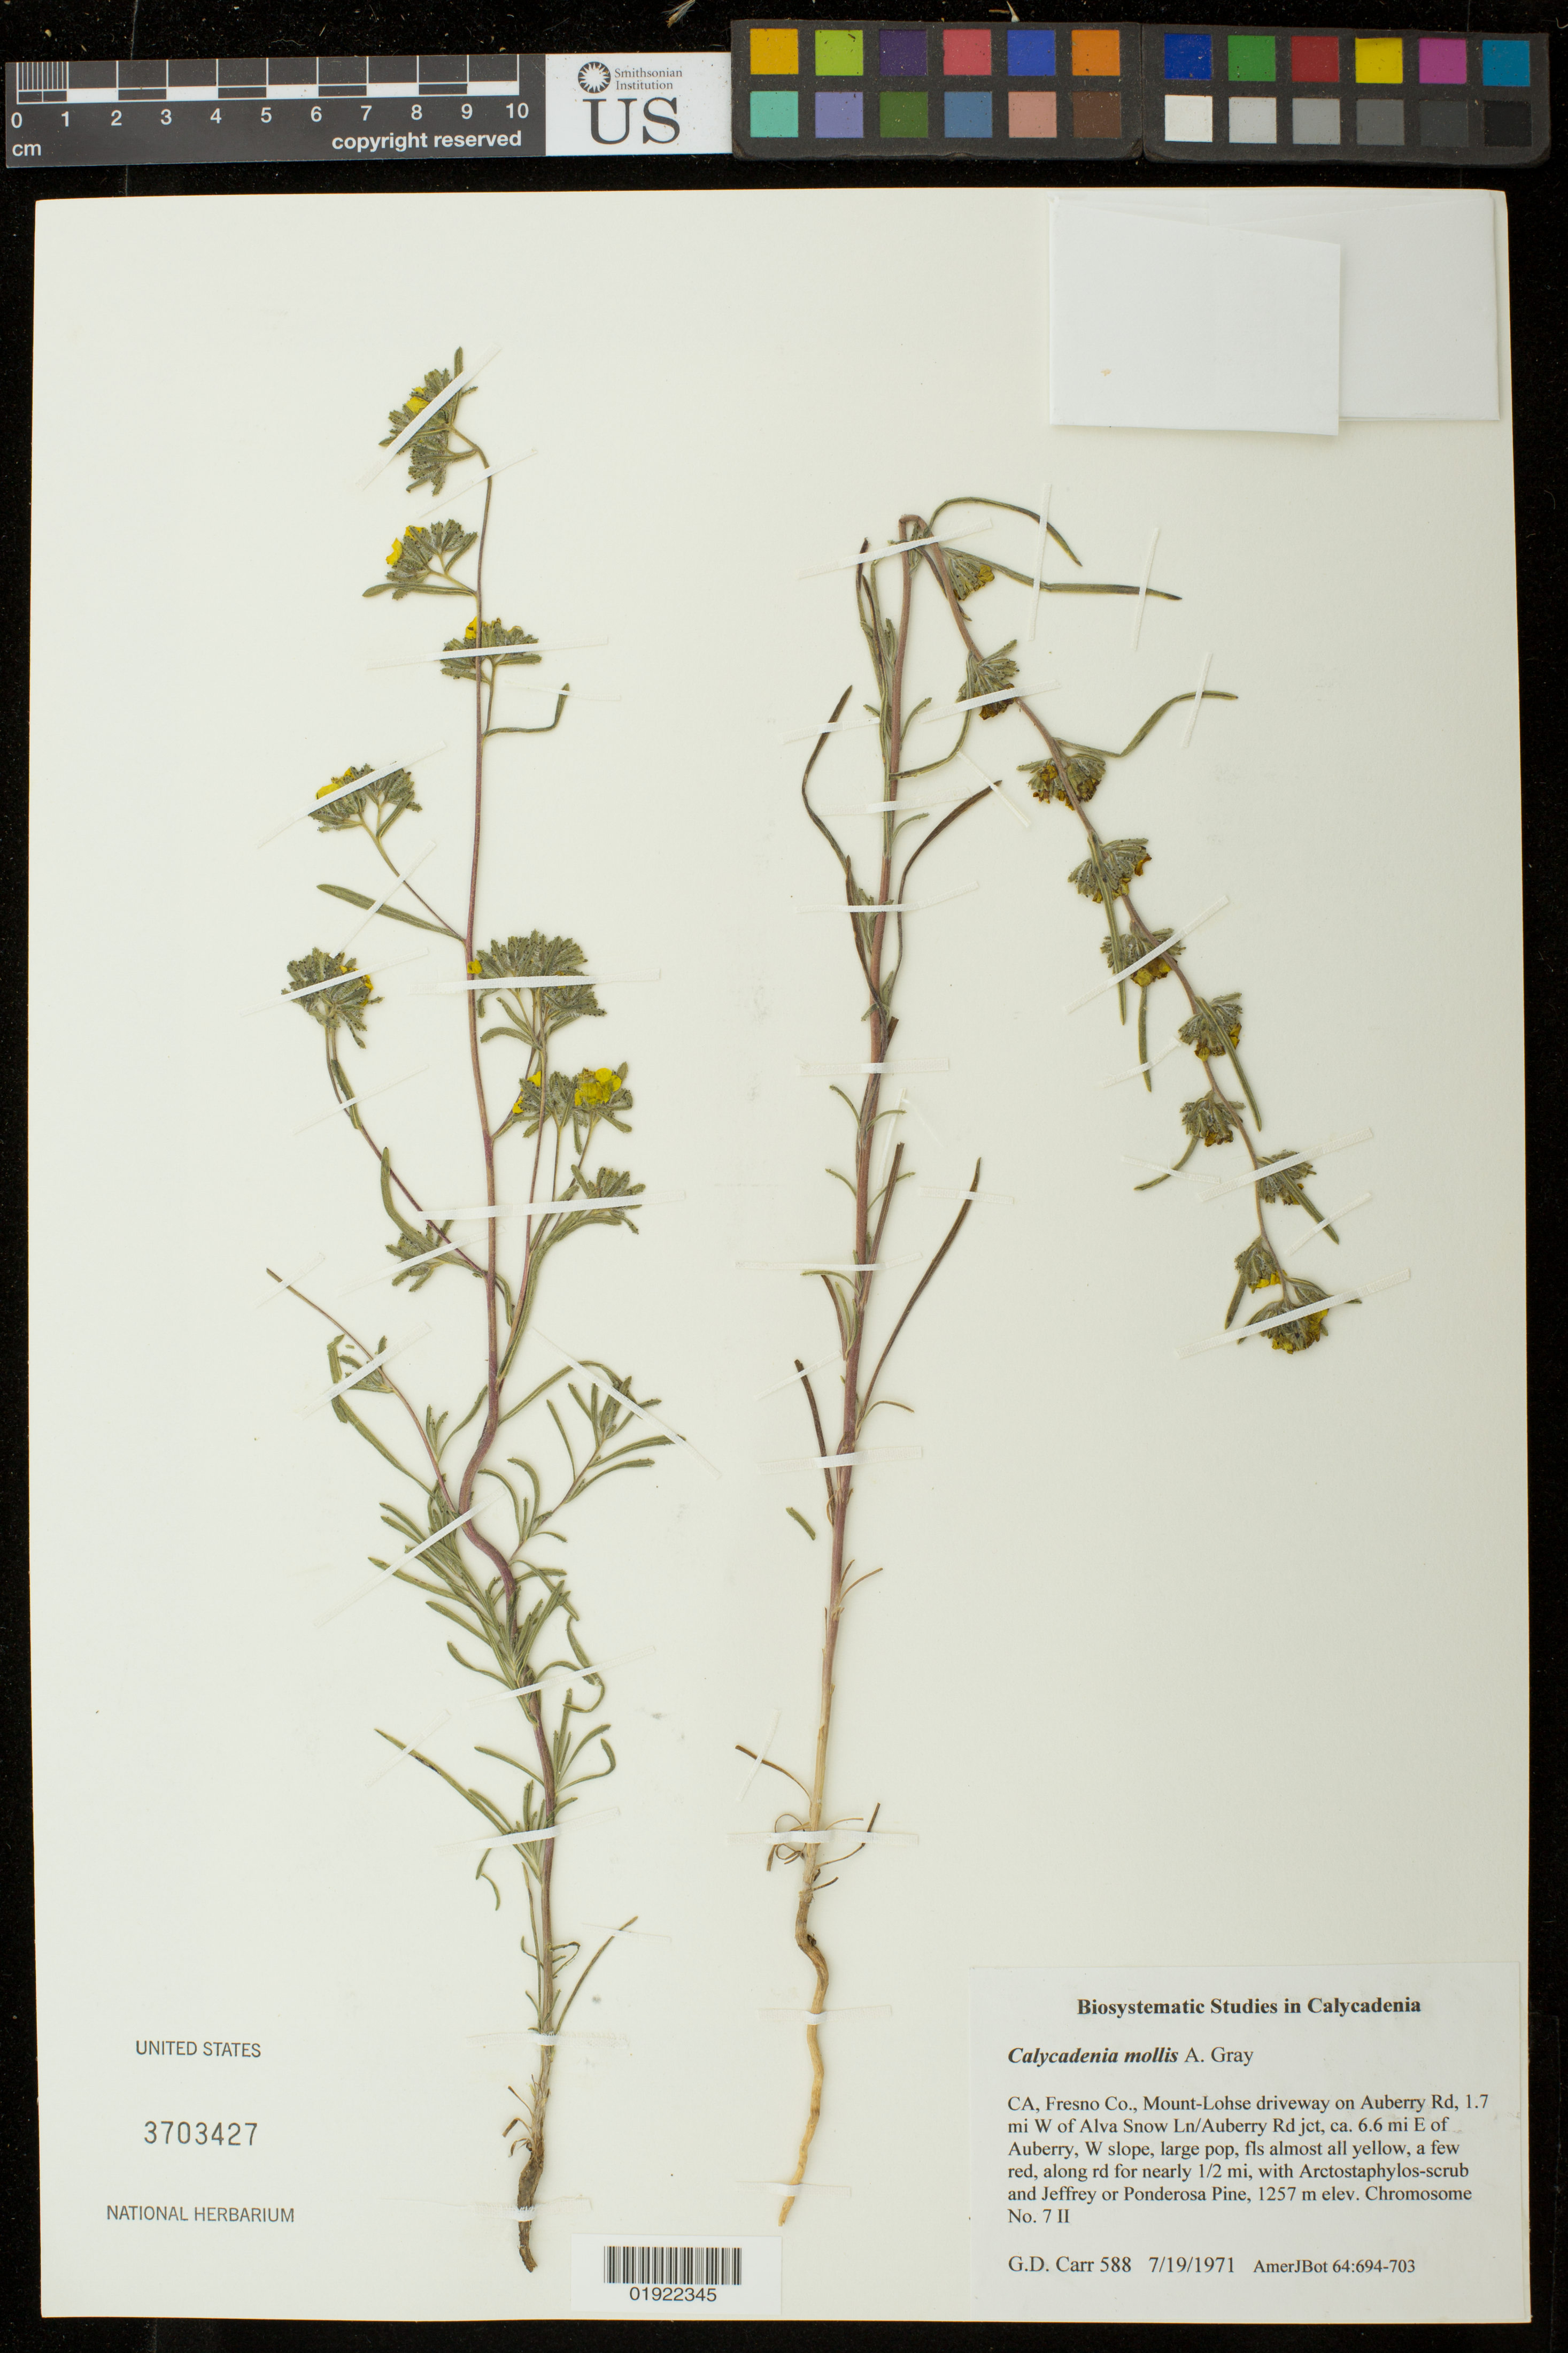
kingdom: Plantae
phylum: Tracheophyta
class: Magnoliopsida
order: Asterales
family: Asteraceae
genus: Calycadenia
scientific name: Calycadenia mollis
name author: A. Gray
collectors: G. Carr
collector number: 588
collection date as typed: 7/19/1971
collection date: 1971-07-19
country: United States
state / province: California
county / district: Fresno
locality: Mount-Lohse driveway on Auberry Rd, 1.7 mi W of Alva Snow Ln/Auberry Rd jct, ca. 6.6 mi E of Auberry, W slope, along rd. for nearly 1/2 mi.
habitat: with Arctostaphylos-scrub and Jeffrey or Ponderosa Pine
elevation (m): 1257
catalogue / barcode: US 3703427